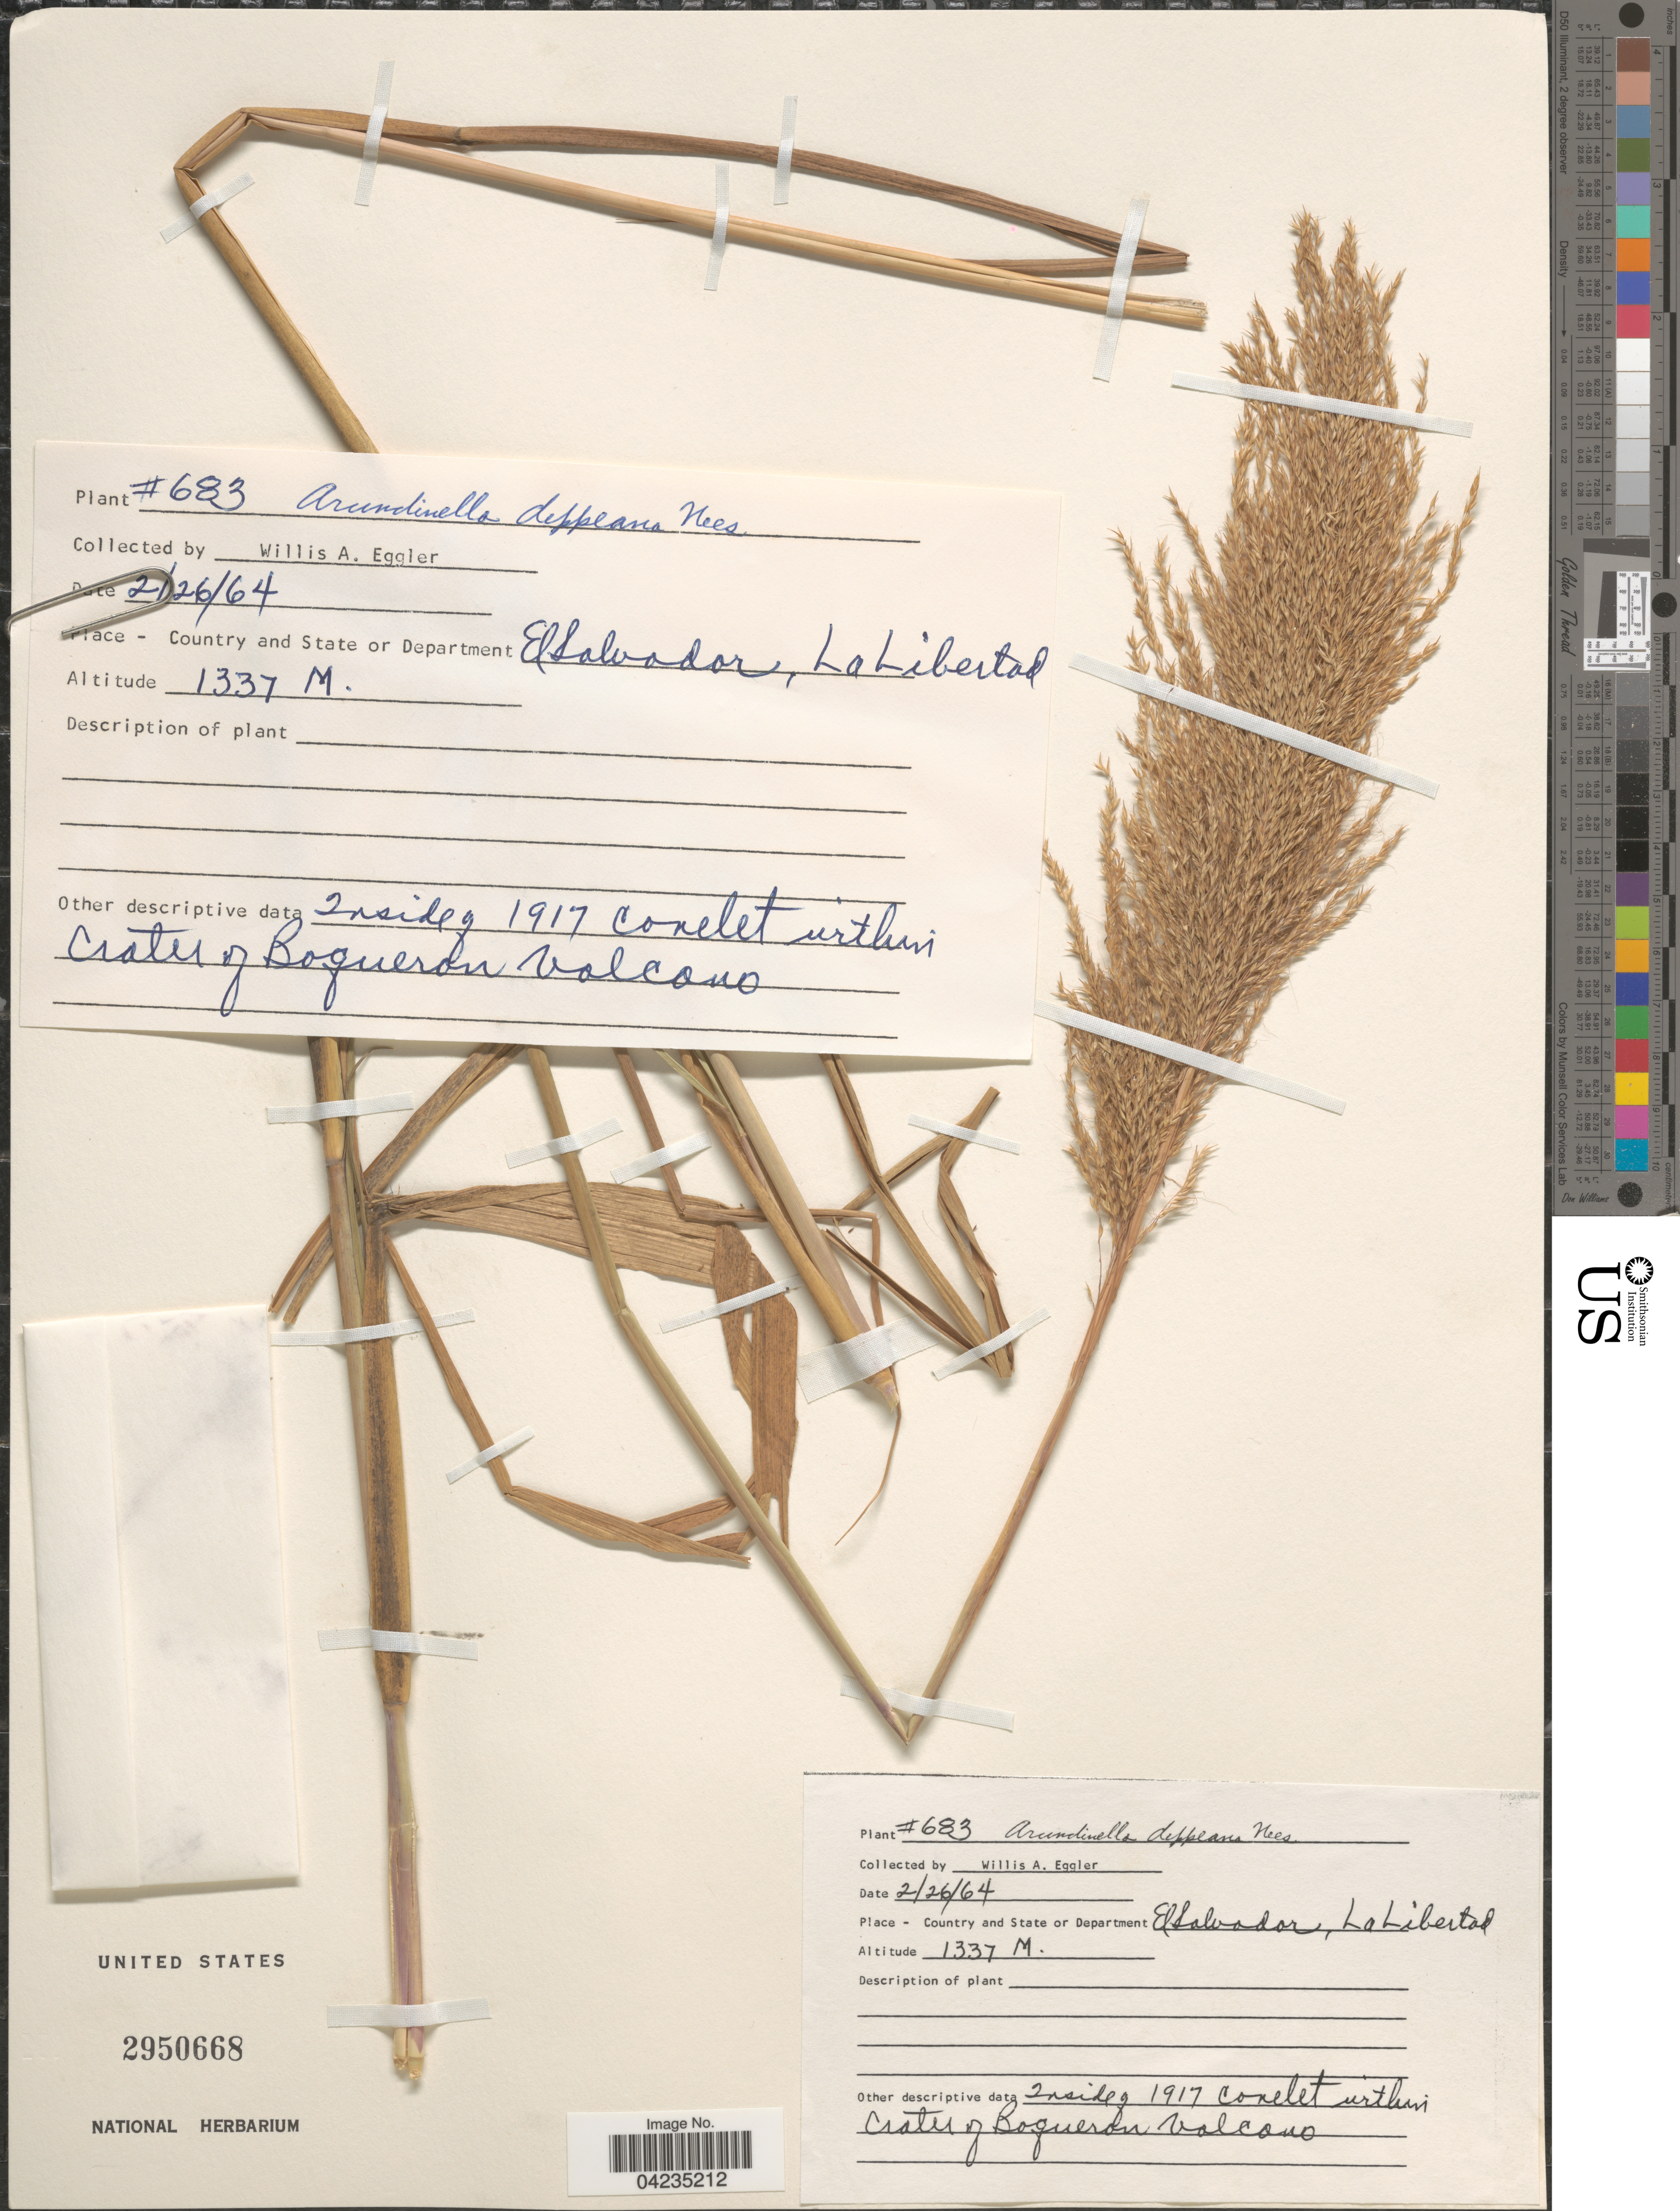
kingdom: Plantae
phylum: Tracheophyta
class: Liliopsida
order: Poales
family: Poaceae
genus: Arundinella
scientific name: Arundinella deppeana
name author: Nees ex Steud.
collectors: W. A. Eggler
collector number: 683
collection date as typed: Transcribed d/m/y: 26/2/64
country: El Salvador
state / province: La Libertad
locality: Department La Libertad. Crater of Boqueron Volcano.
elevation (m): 1337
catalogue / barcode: US 2950668